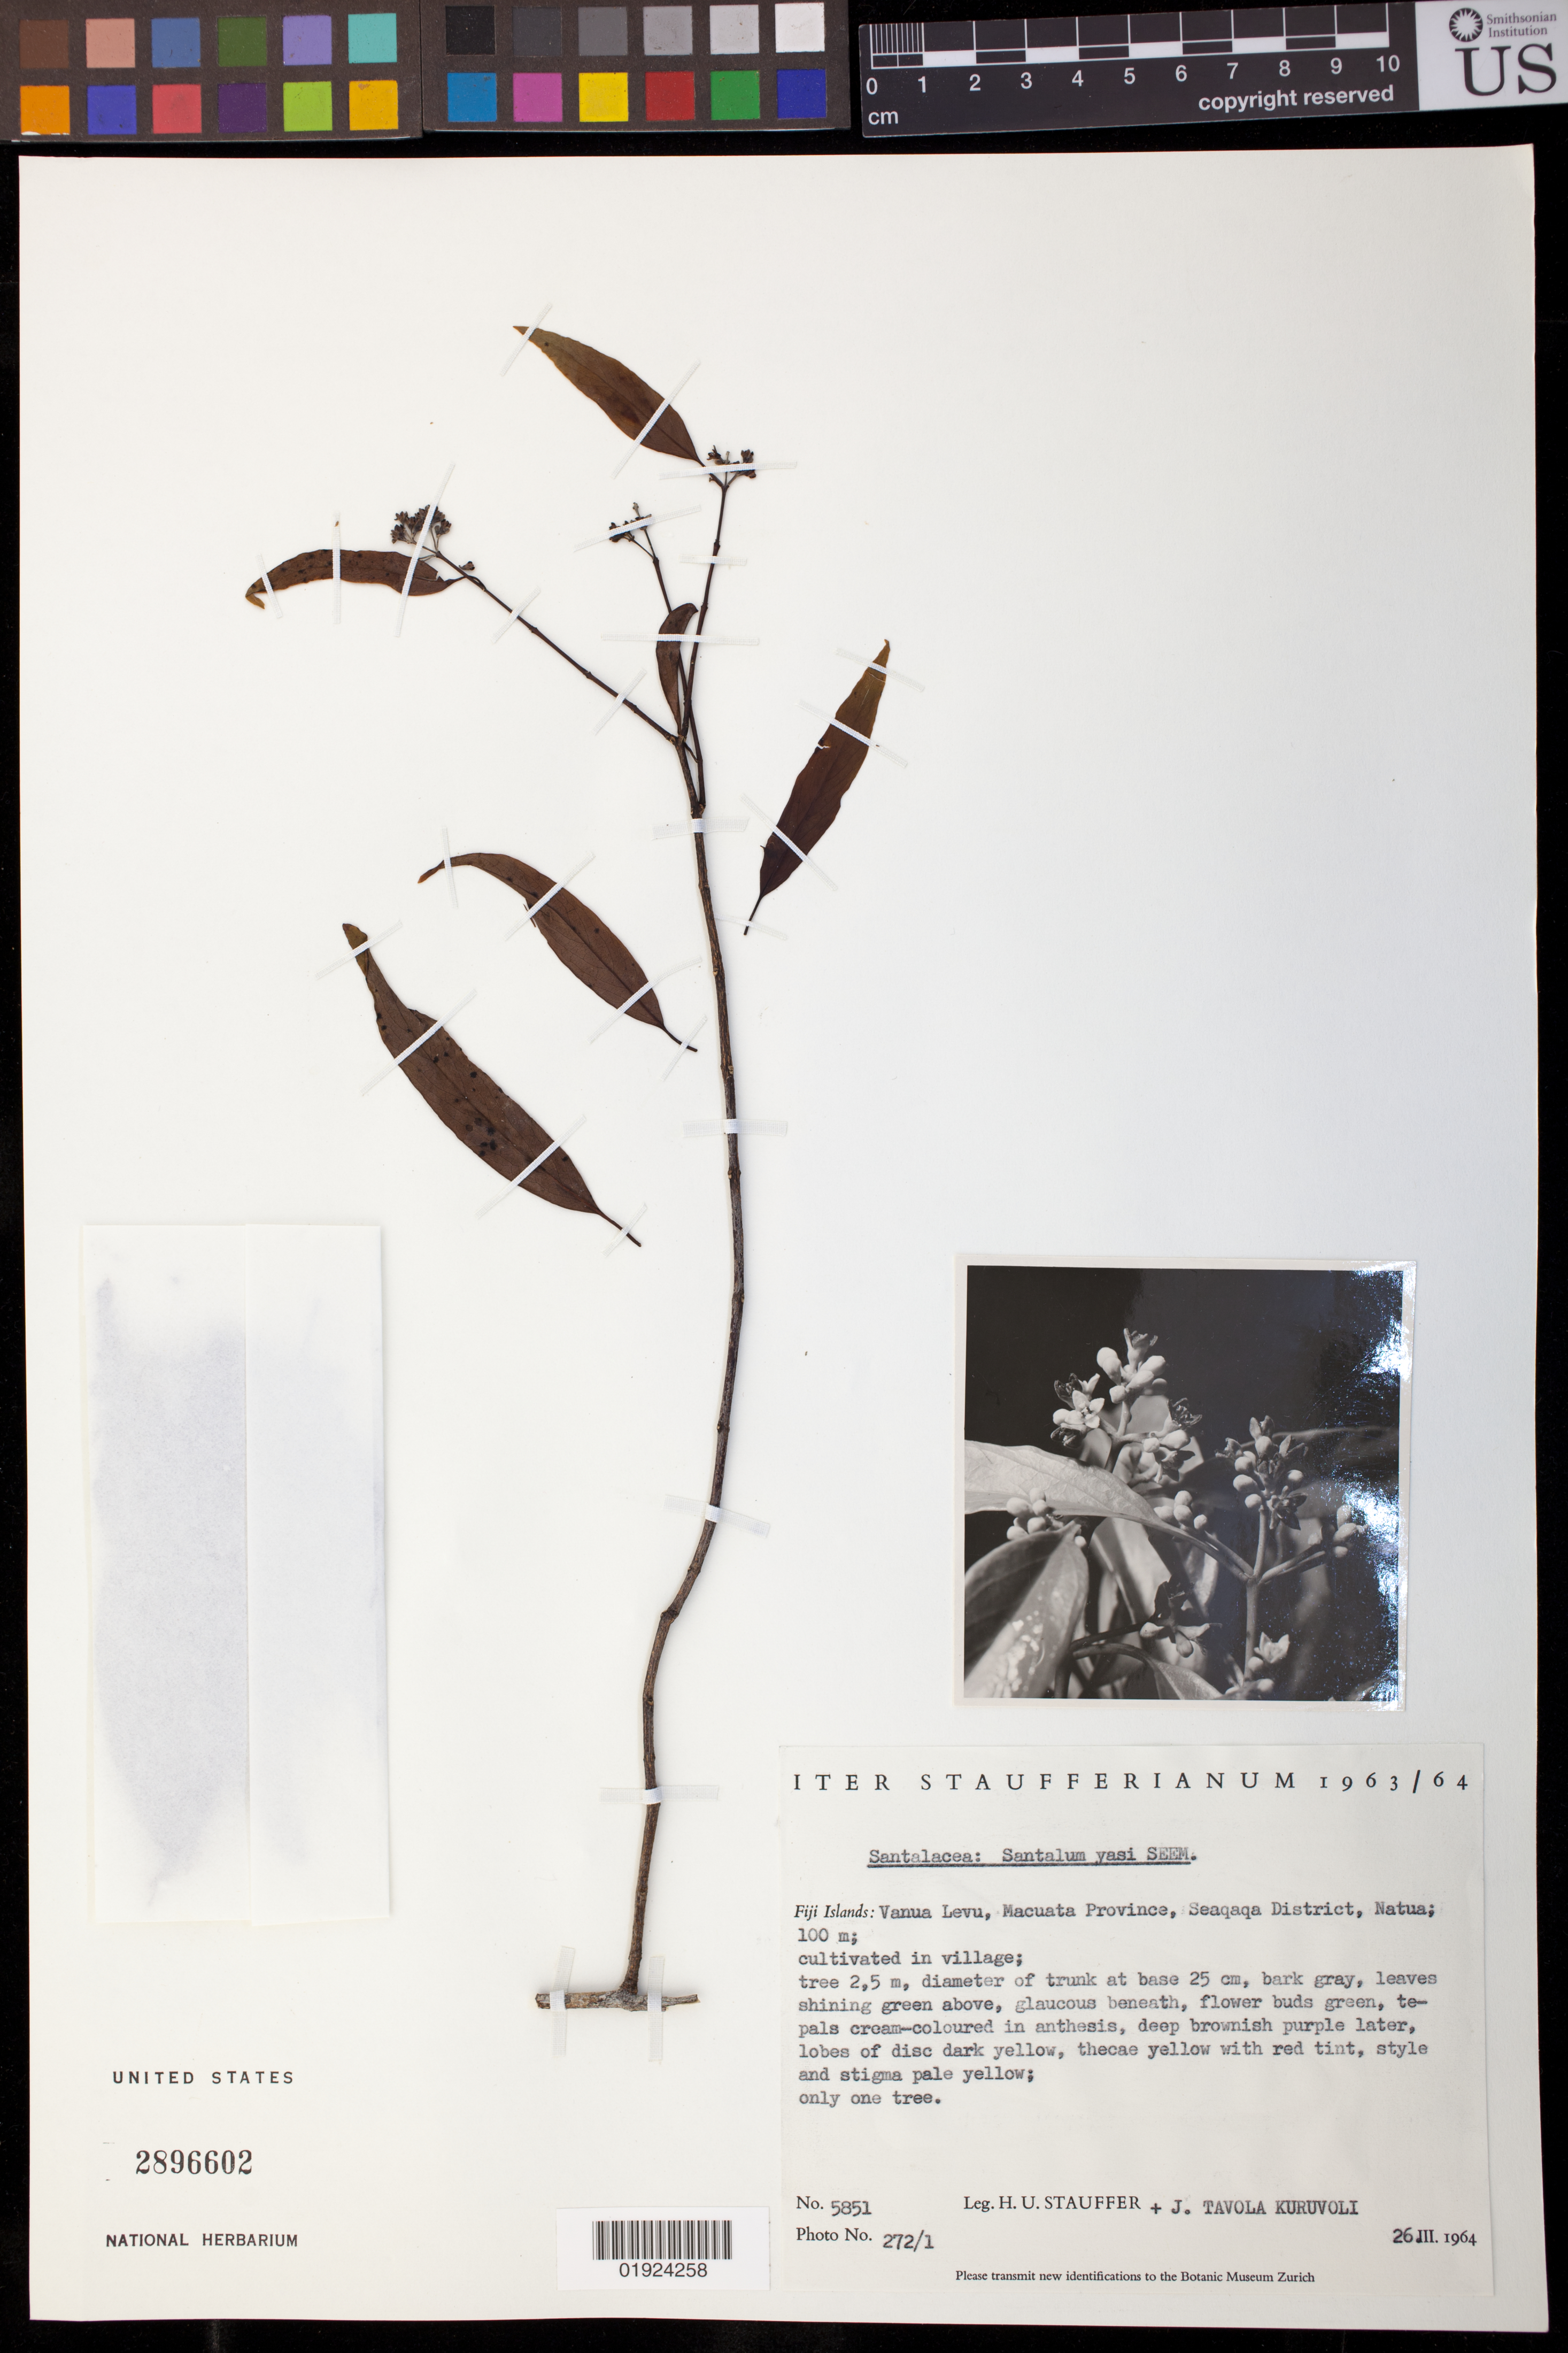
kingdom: Plantae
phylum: Tracheophyta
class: Magnoliopsida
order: Santalales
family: Santalaceae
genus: Santalum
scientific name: Santalum yasi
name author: Seem.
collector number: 5851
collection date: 1964-03-26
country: Fiji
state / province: Northern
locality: Macuata Province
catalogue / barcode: US 2896602